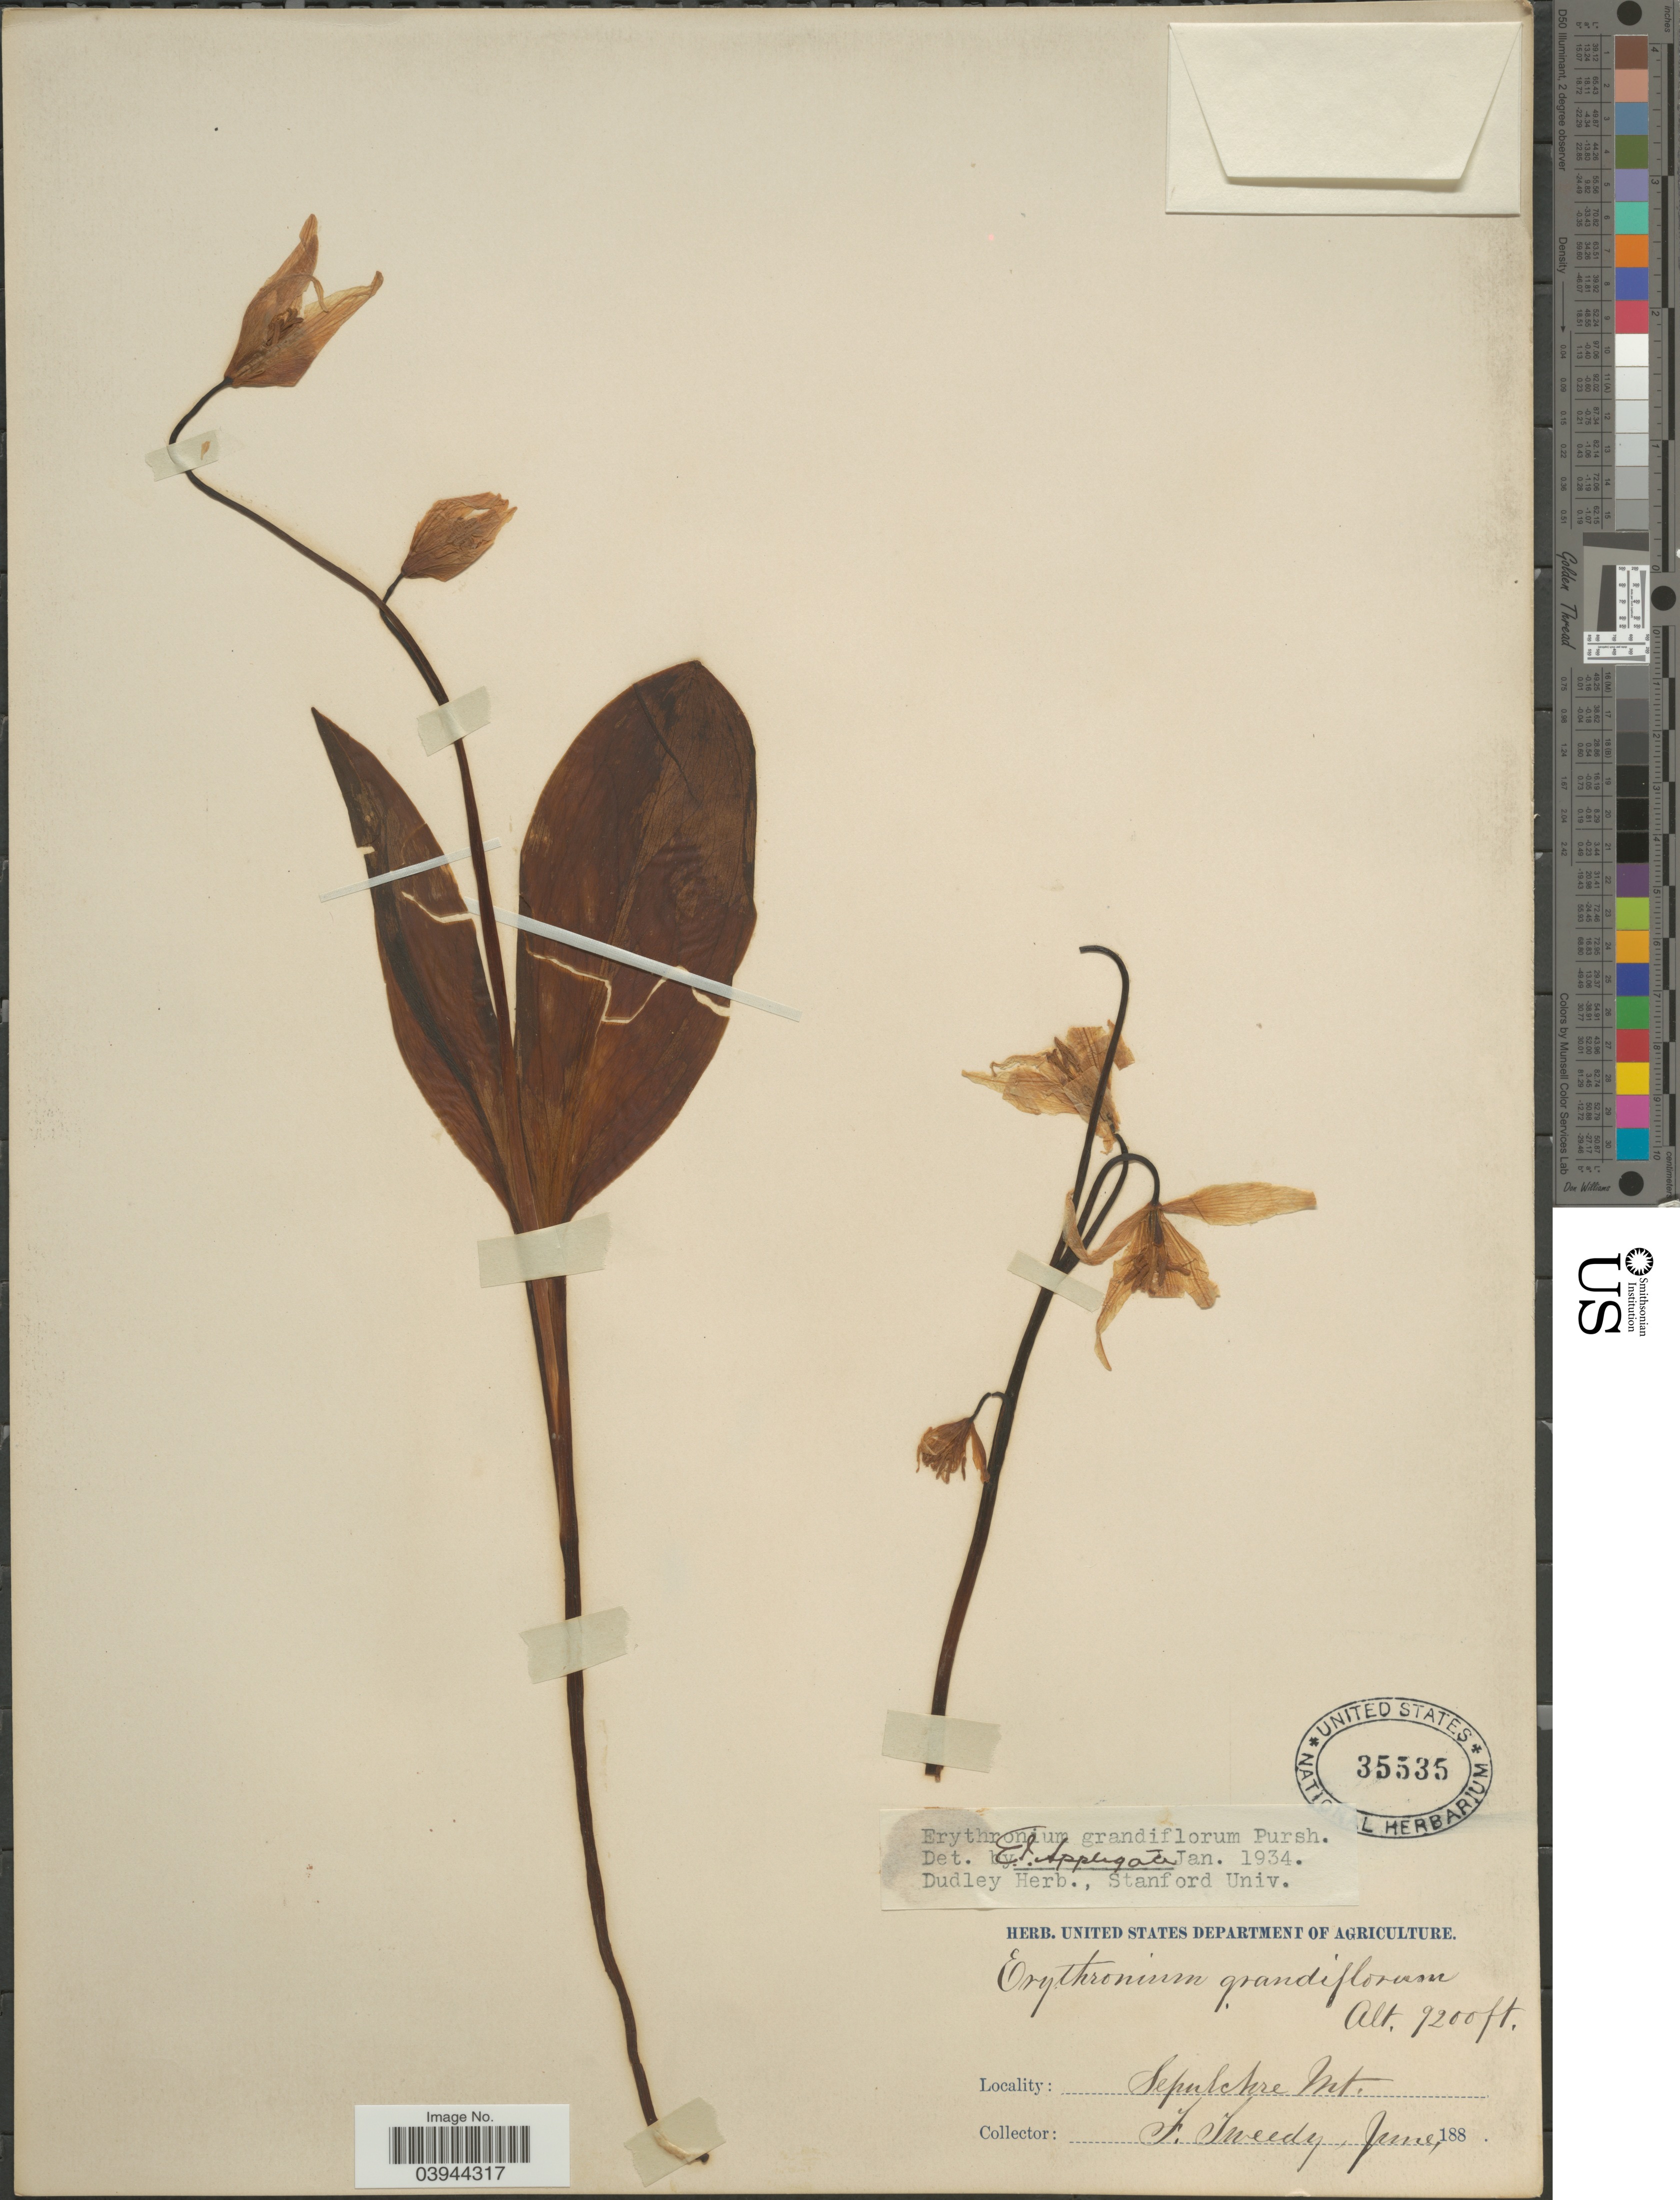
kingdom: Plantae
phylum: Tracheophyta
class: Liliopsida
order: Liliales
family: Liliaceae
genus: Erythronium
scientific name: Erythronium grandiflorum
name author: Pursh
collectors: F. Tweedy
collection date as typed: June 188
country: United States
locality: Sepulchre Mt.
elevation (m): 2804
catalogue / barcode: US 35535